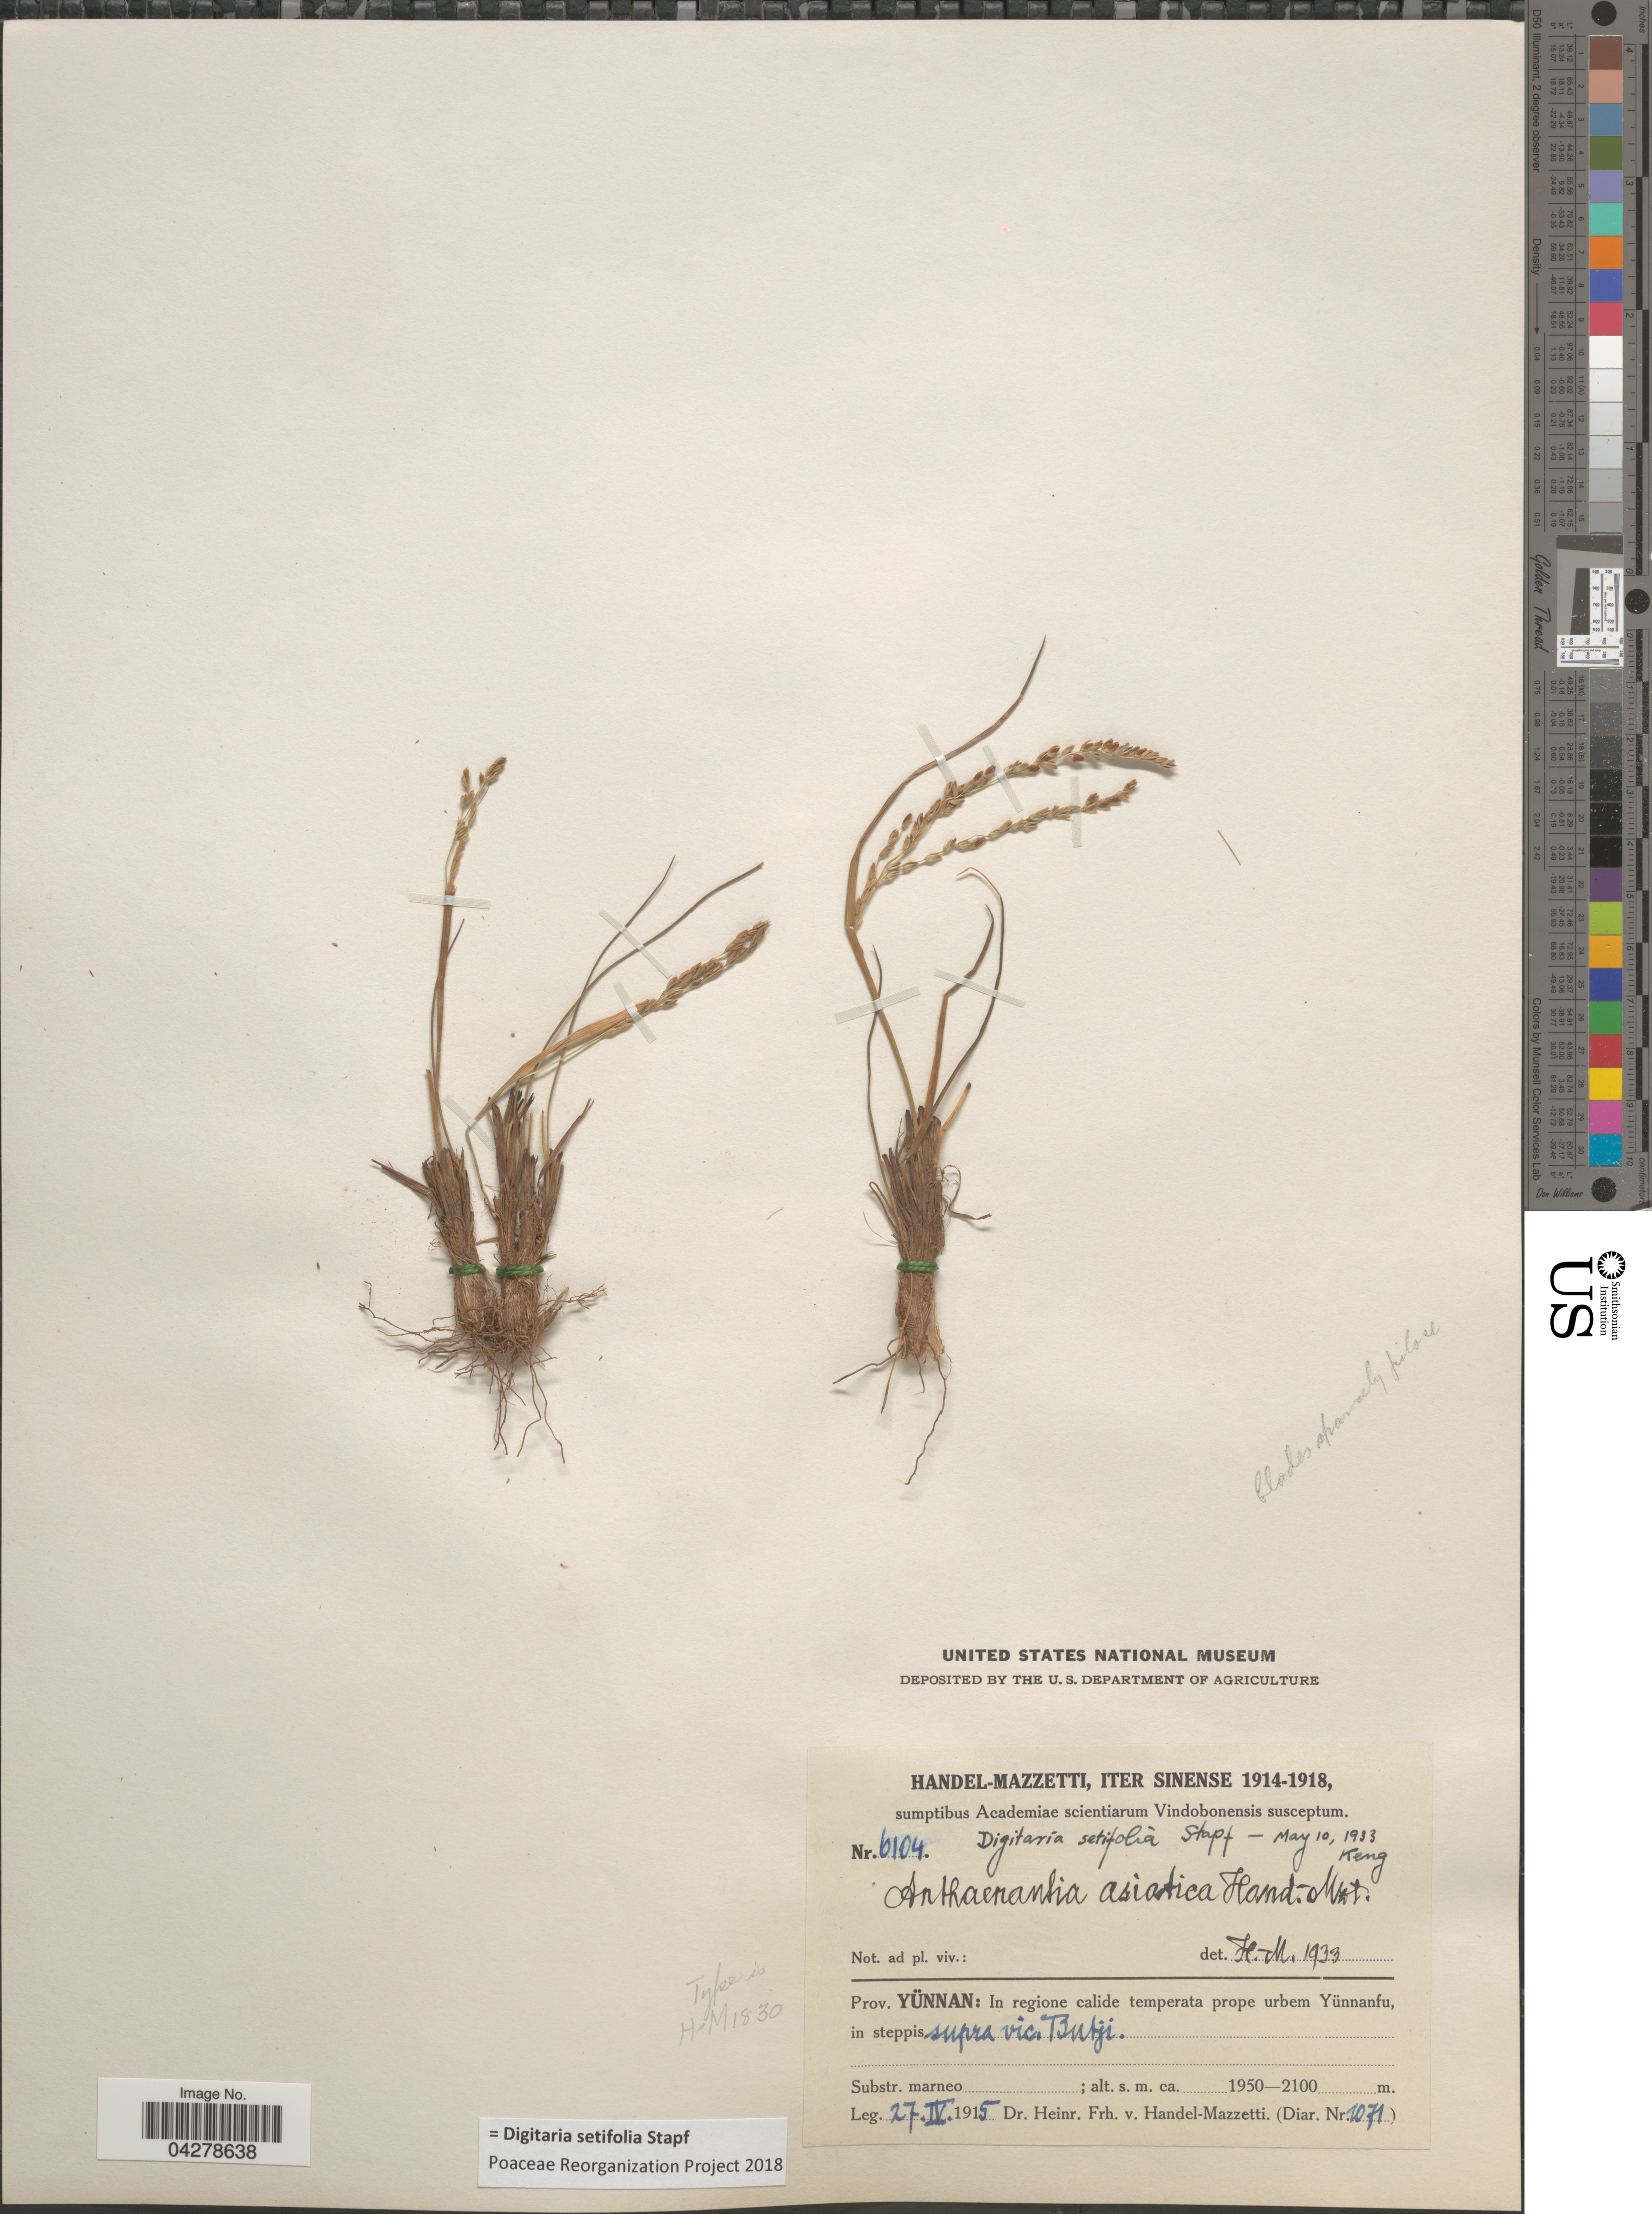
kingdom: Plantae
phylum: Tracheophyta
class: Liliopsida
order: Poales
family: Poaceae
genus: Digitaria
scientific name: Digitaria setifolia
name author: Stapf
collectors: H. Handel-Mazzetti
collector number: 1071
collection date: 1915-04-27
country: China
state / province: Yunnan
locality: Iter Sinense 1914-1918. Prov. Yünnan: In regione calide temperata prope urbem Yünnanfu, in steppis supra vic. Butji.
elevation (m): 1950